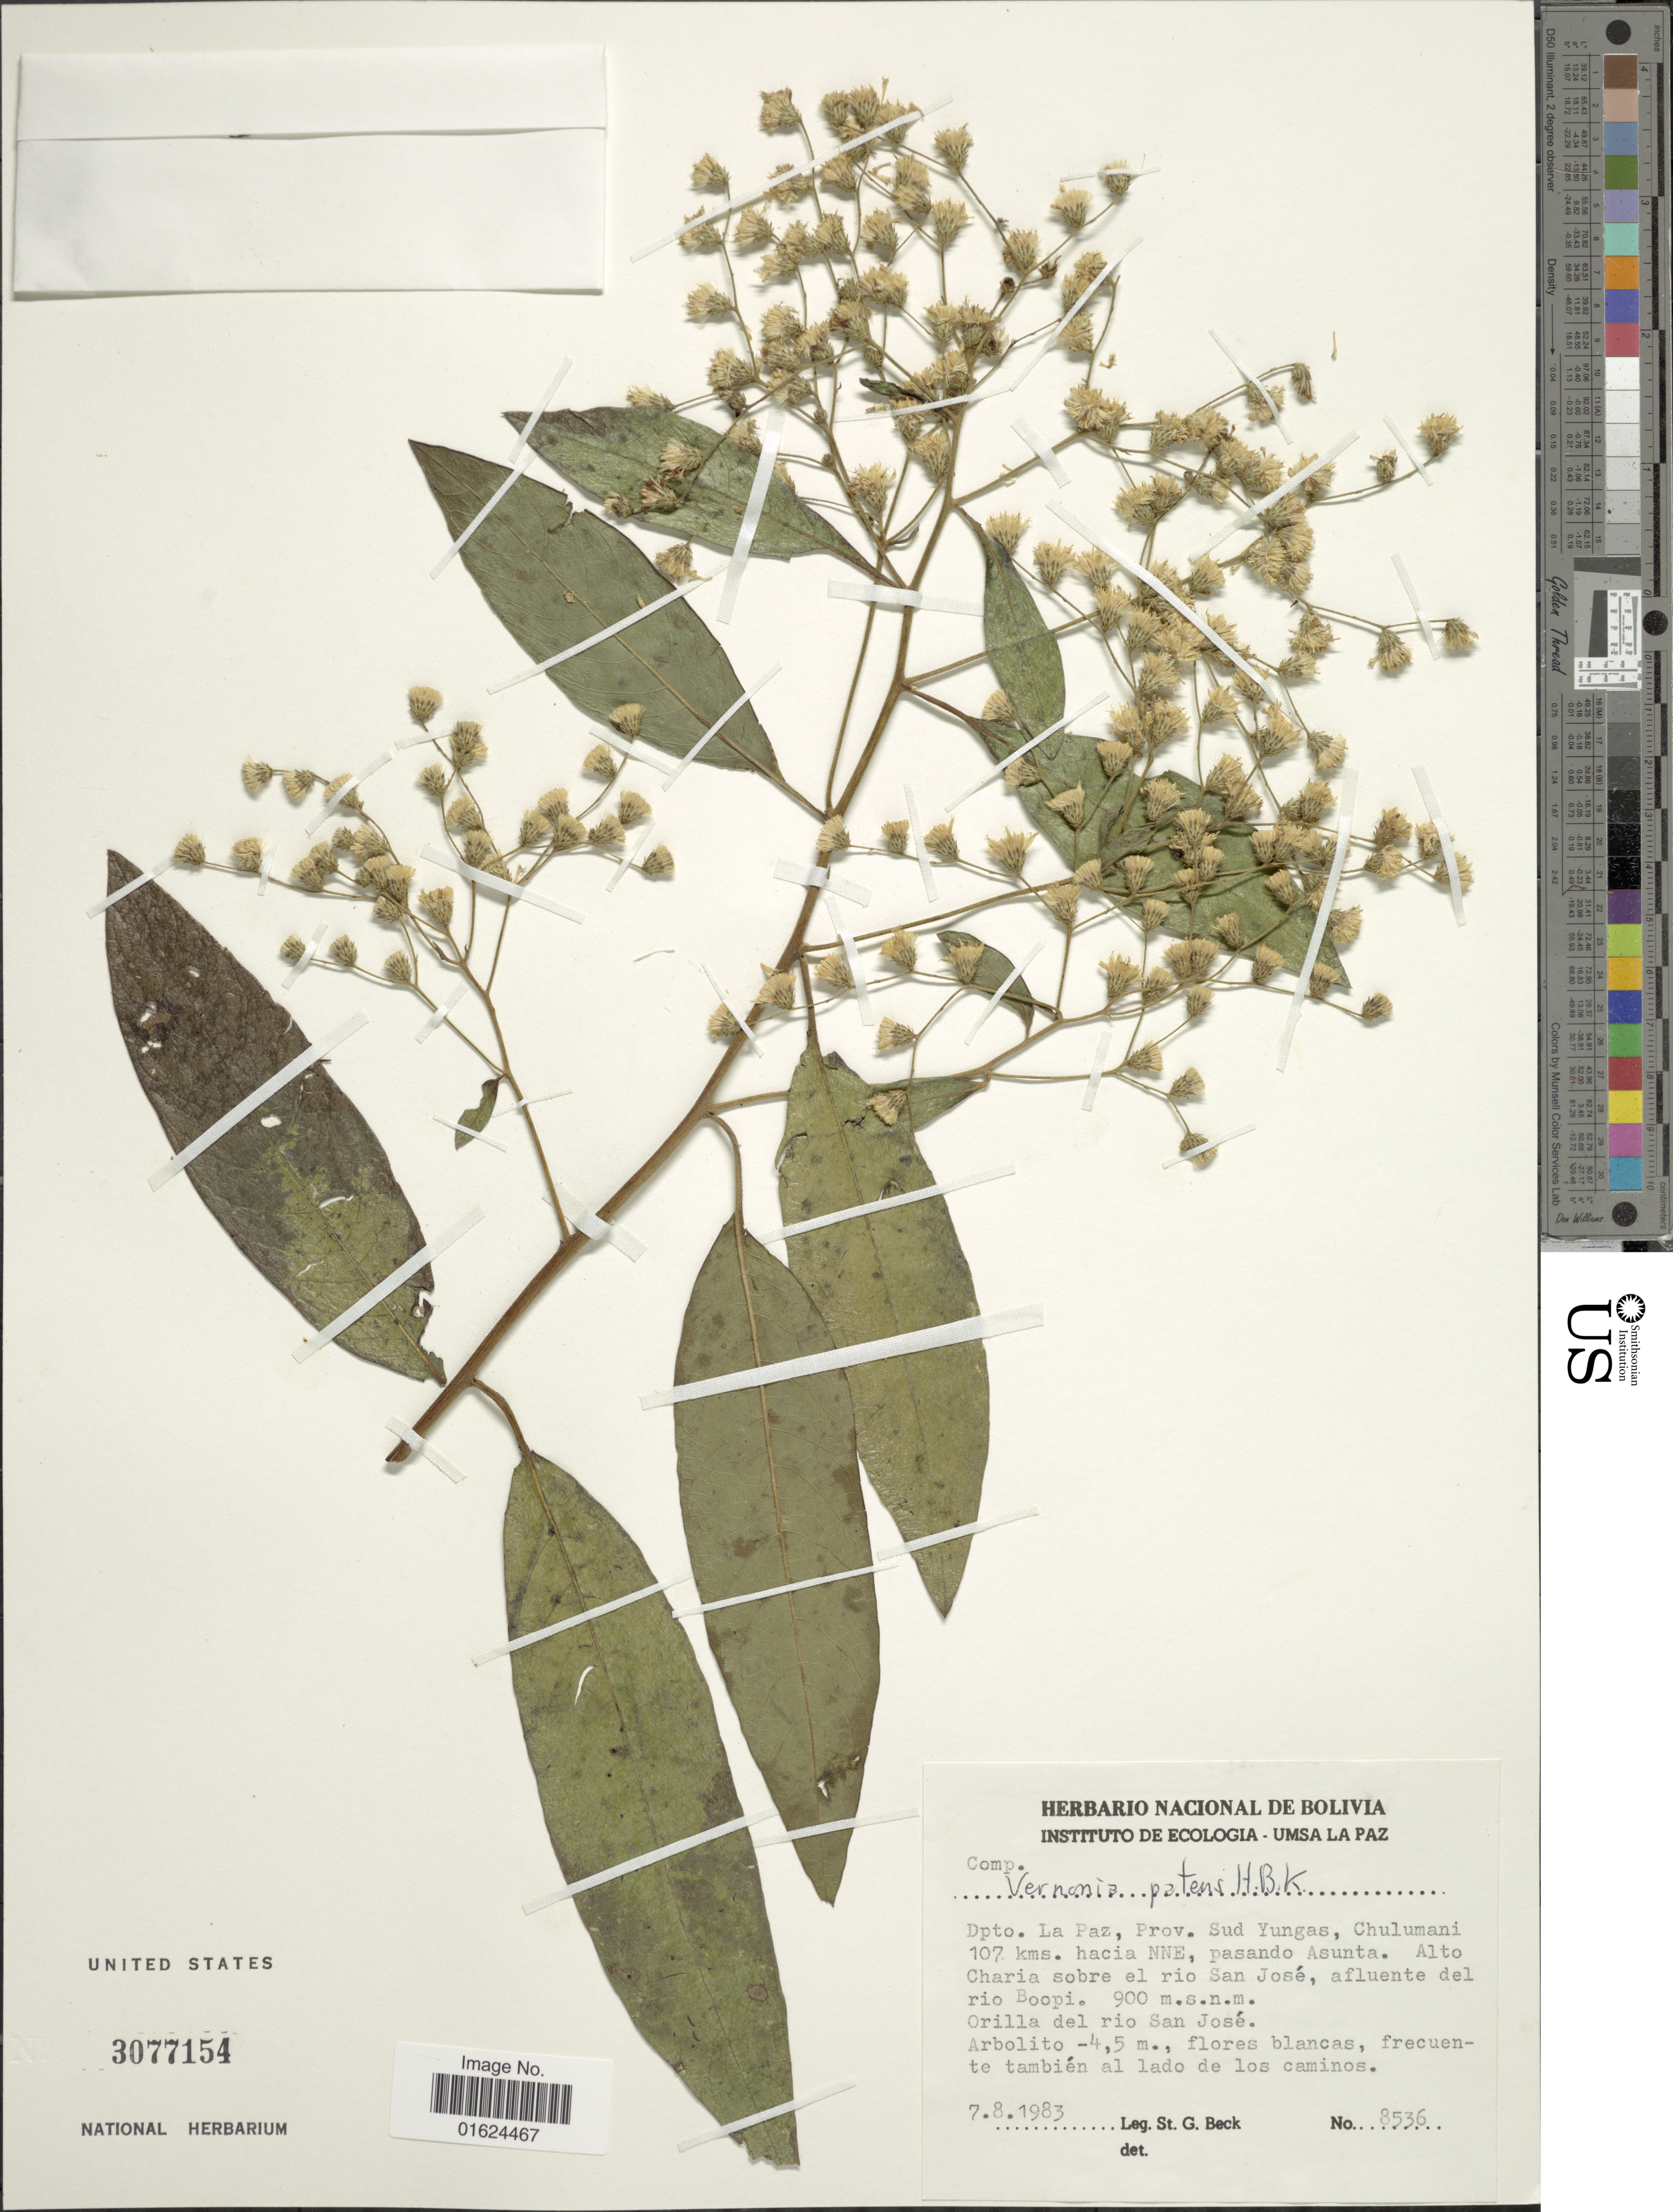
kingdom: Plantae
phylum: Tracheophyta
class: Magnoliopsida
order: Asterales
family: Asteraceae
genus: Vernonanthura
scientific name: Vernonanthura patens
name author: (Kunth) H. Rob.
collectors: S. G. Beck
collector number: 8536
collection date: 1983-08-07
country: Bolivia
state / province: La Paz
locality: Dpto. La Paz, Prov. Sud Yungas, Chulumani 107 kms. hacia NNE, pasando Asunta. Alto Charia sobre el rio San José, afluente del rio Boopi, Orilla del rio San José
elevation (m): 900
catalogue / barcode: US 3077154